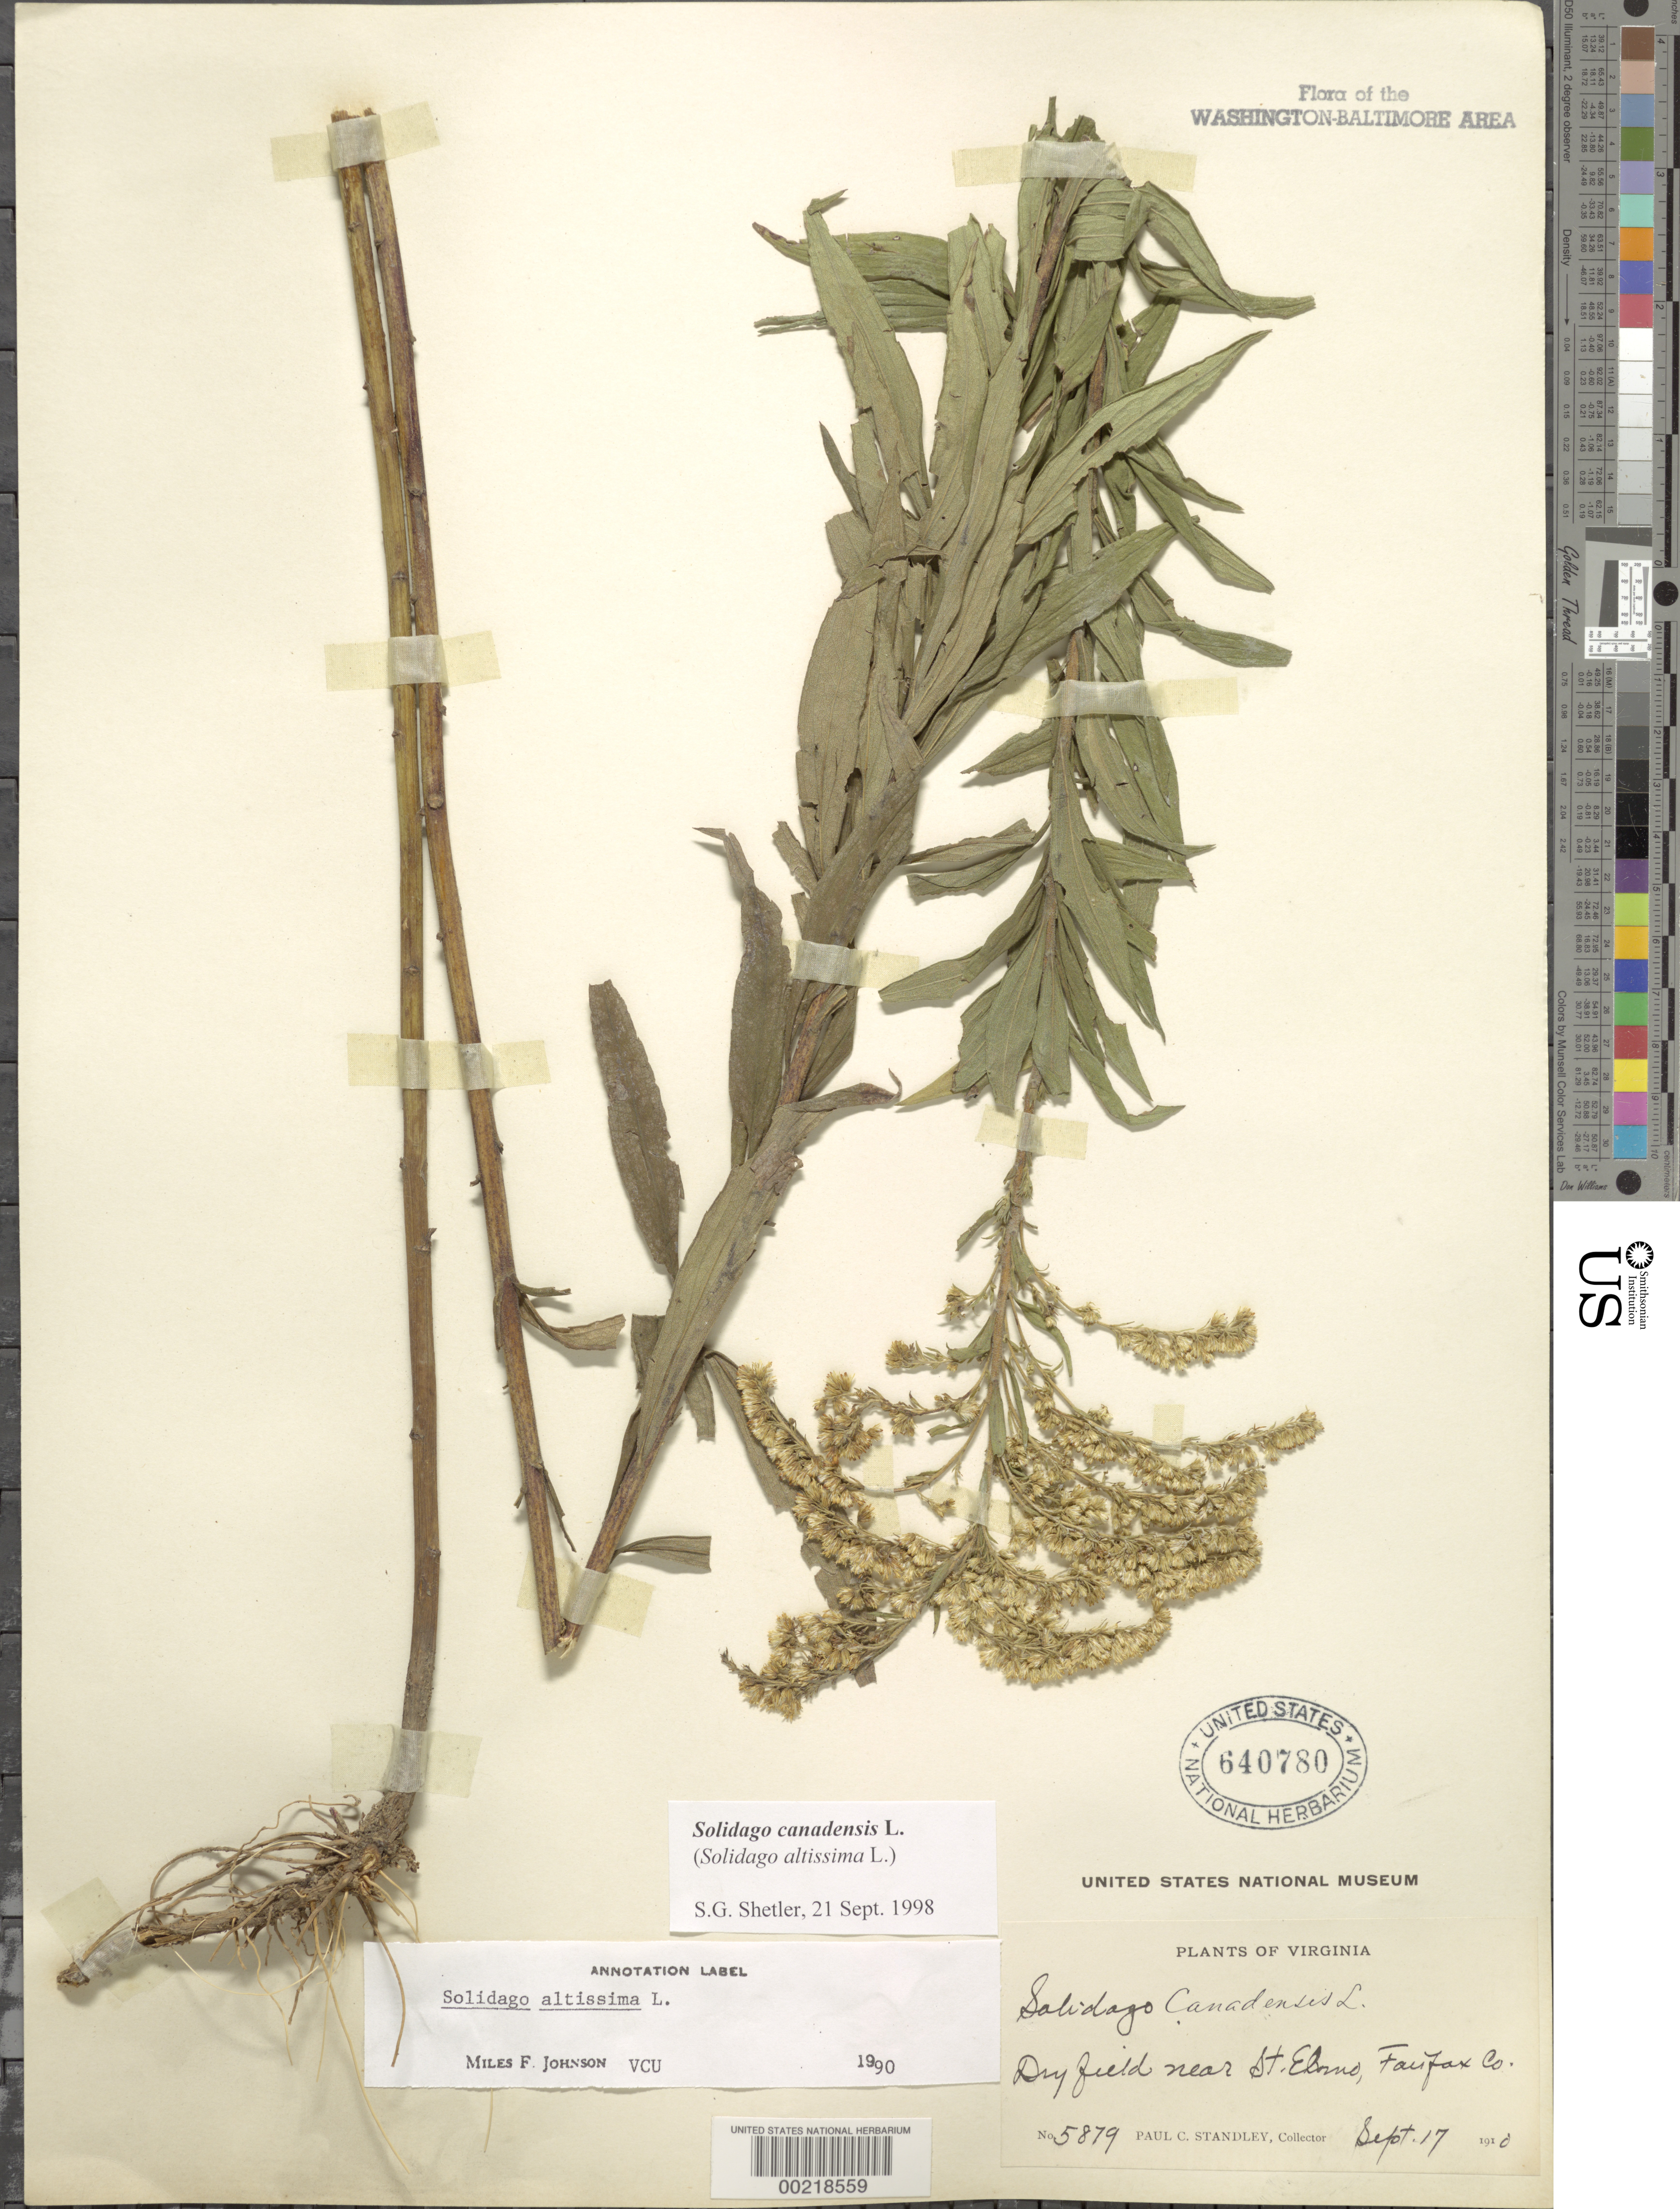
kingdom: Plantae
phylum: Tracheophyta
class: Magnoliopsida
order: Asterales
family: Asteraceae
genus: Solidago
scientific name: Solidago canadensis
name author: L.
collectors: P. C. Standley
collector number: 5879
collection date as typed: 17 Sep 1910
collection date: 1910-09-17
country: United States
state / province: Virginia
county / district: Fairfax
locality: Near St Elmo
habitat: Dry field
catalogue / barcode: US 640780